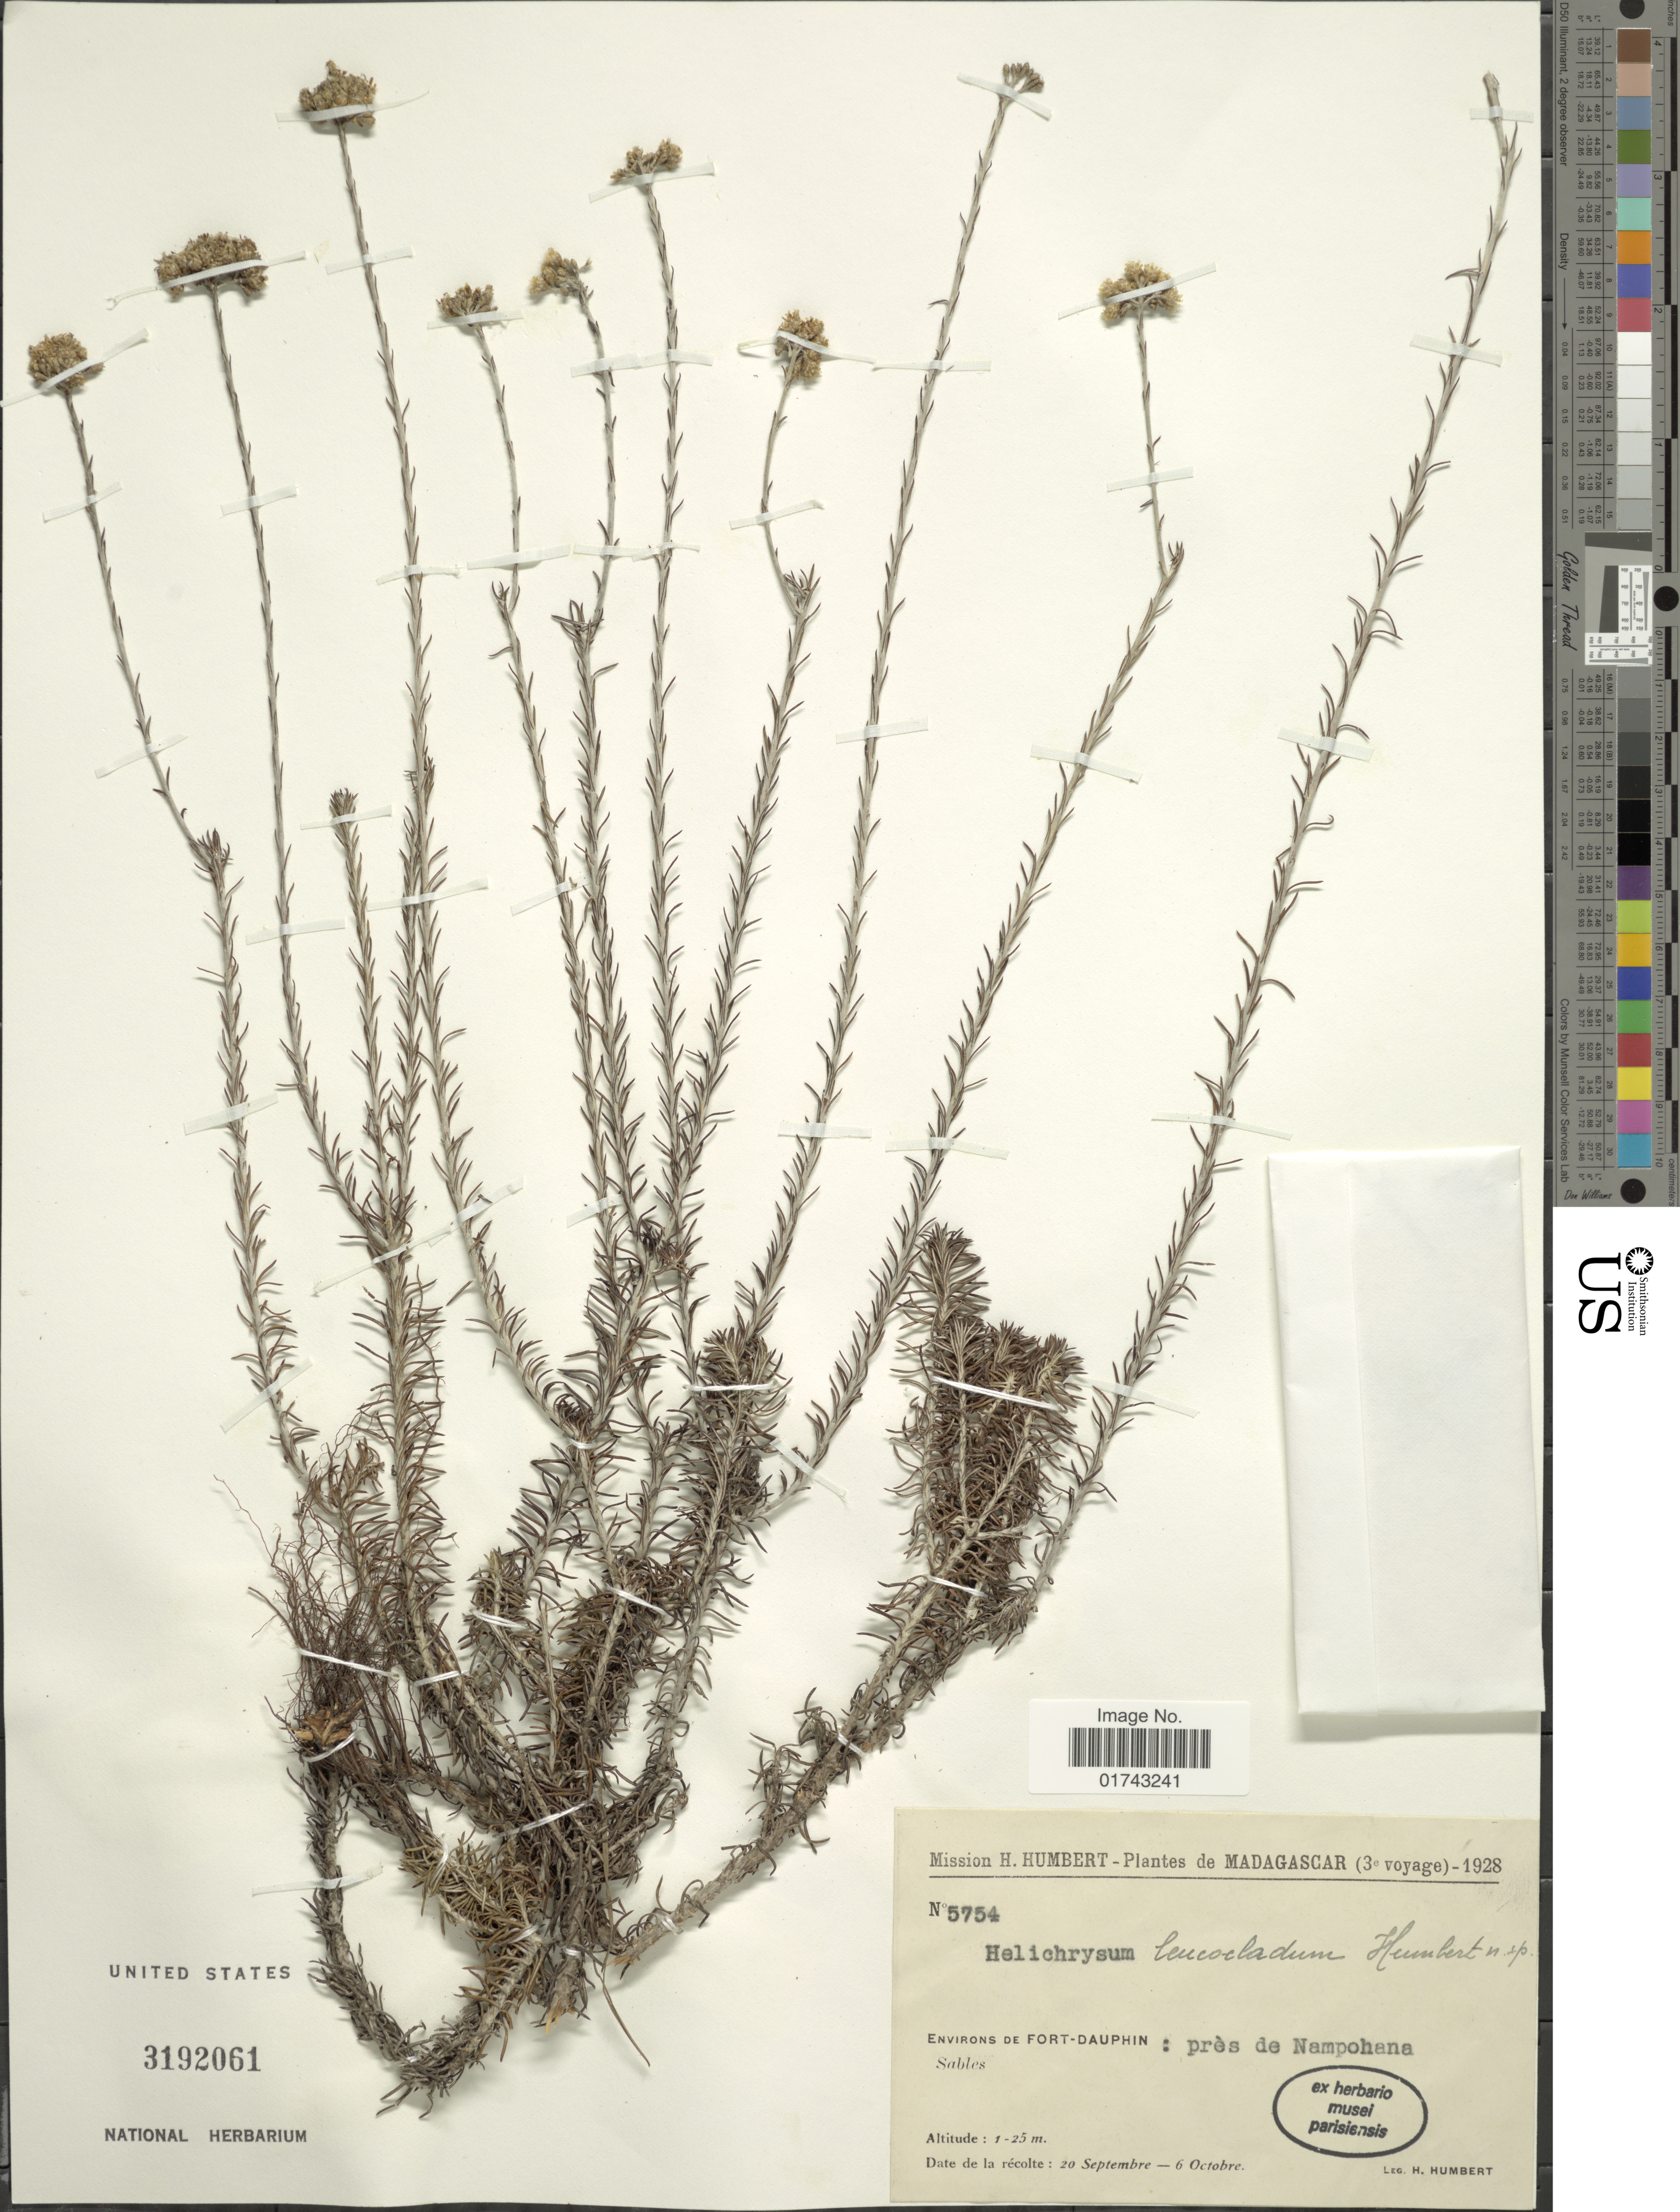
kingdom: Plantae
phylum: Tracheophyta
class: Magnoliopsida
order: Asterales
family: Asteraceae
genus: Helichrysum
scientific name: Helichrysum leucocladum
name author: Humb.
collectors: H. Humbert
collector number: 5754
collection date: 1928-09-20/1928-10-06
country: Madagascar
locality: Environs de Fort-Dauphin; pres de Nampohana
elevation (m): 1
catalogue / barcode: US 3192061